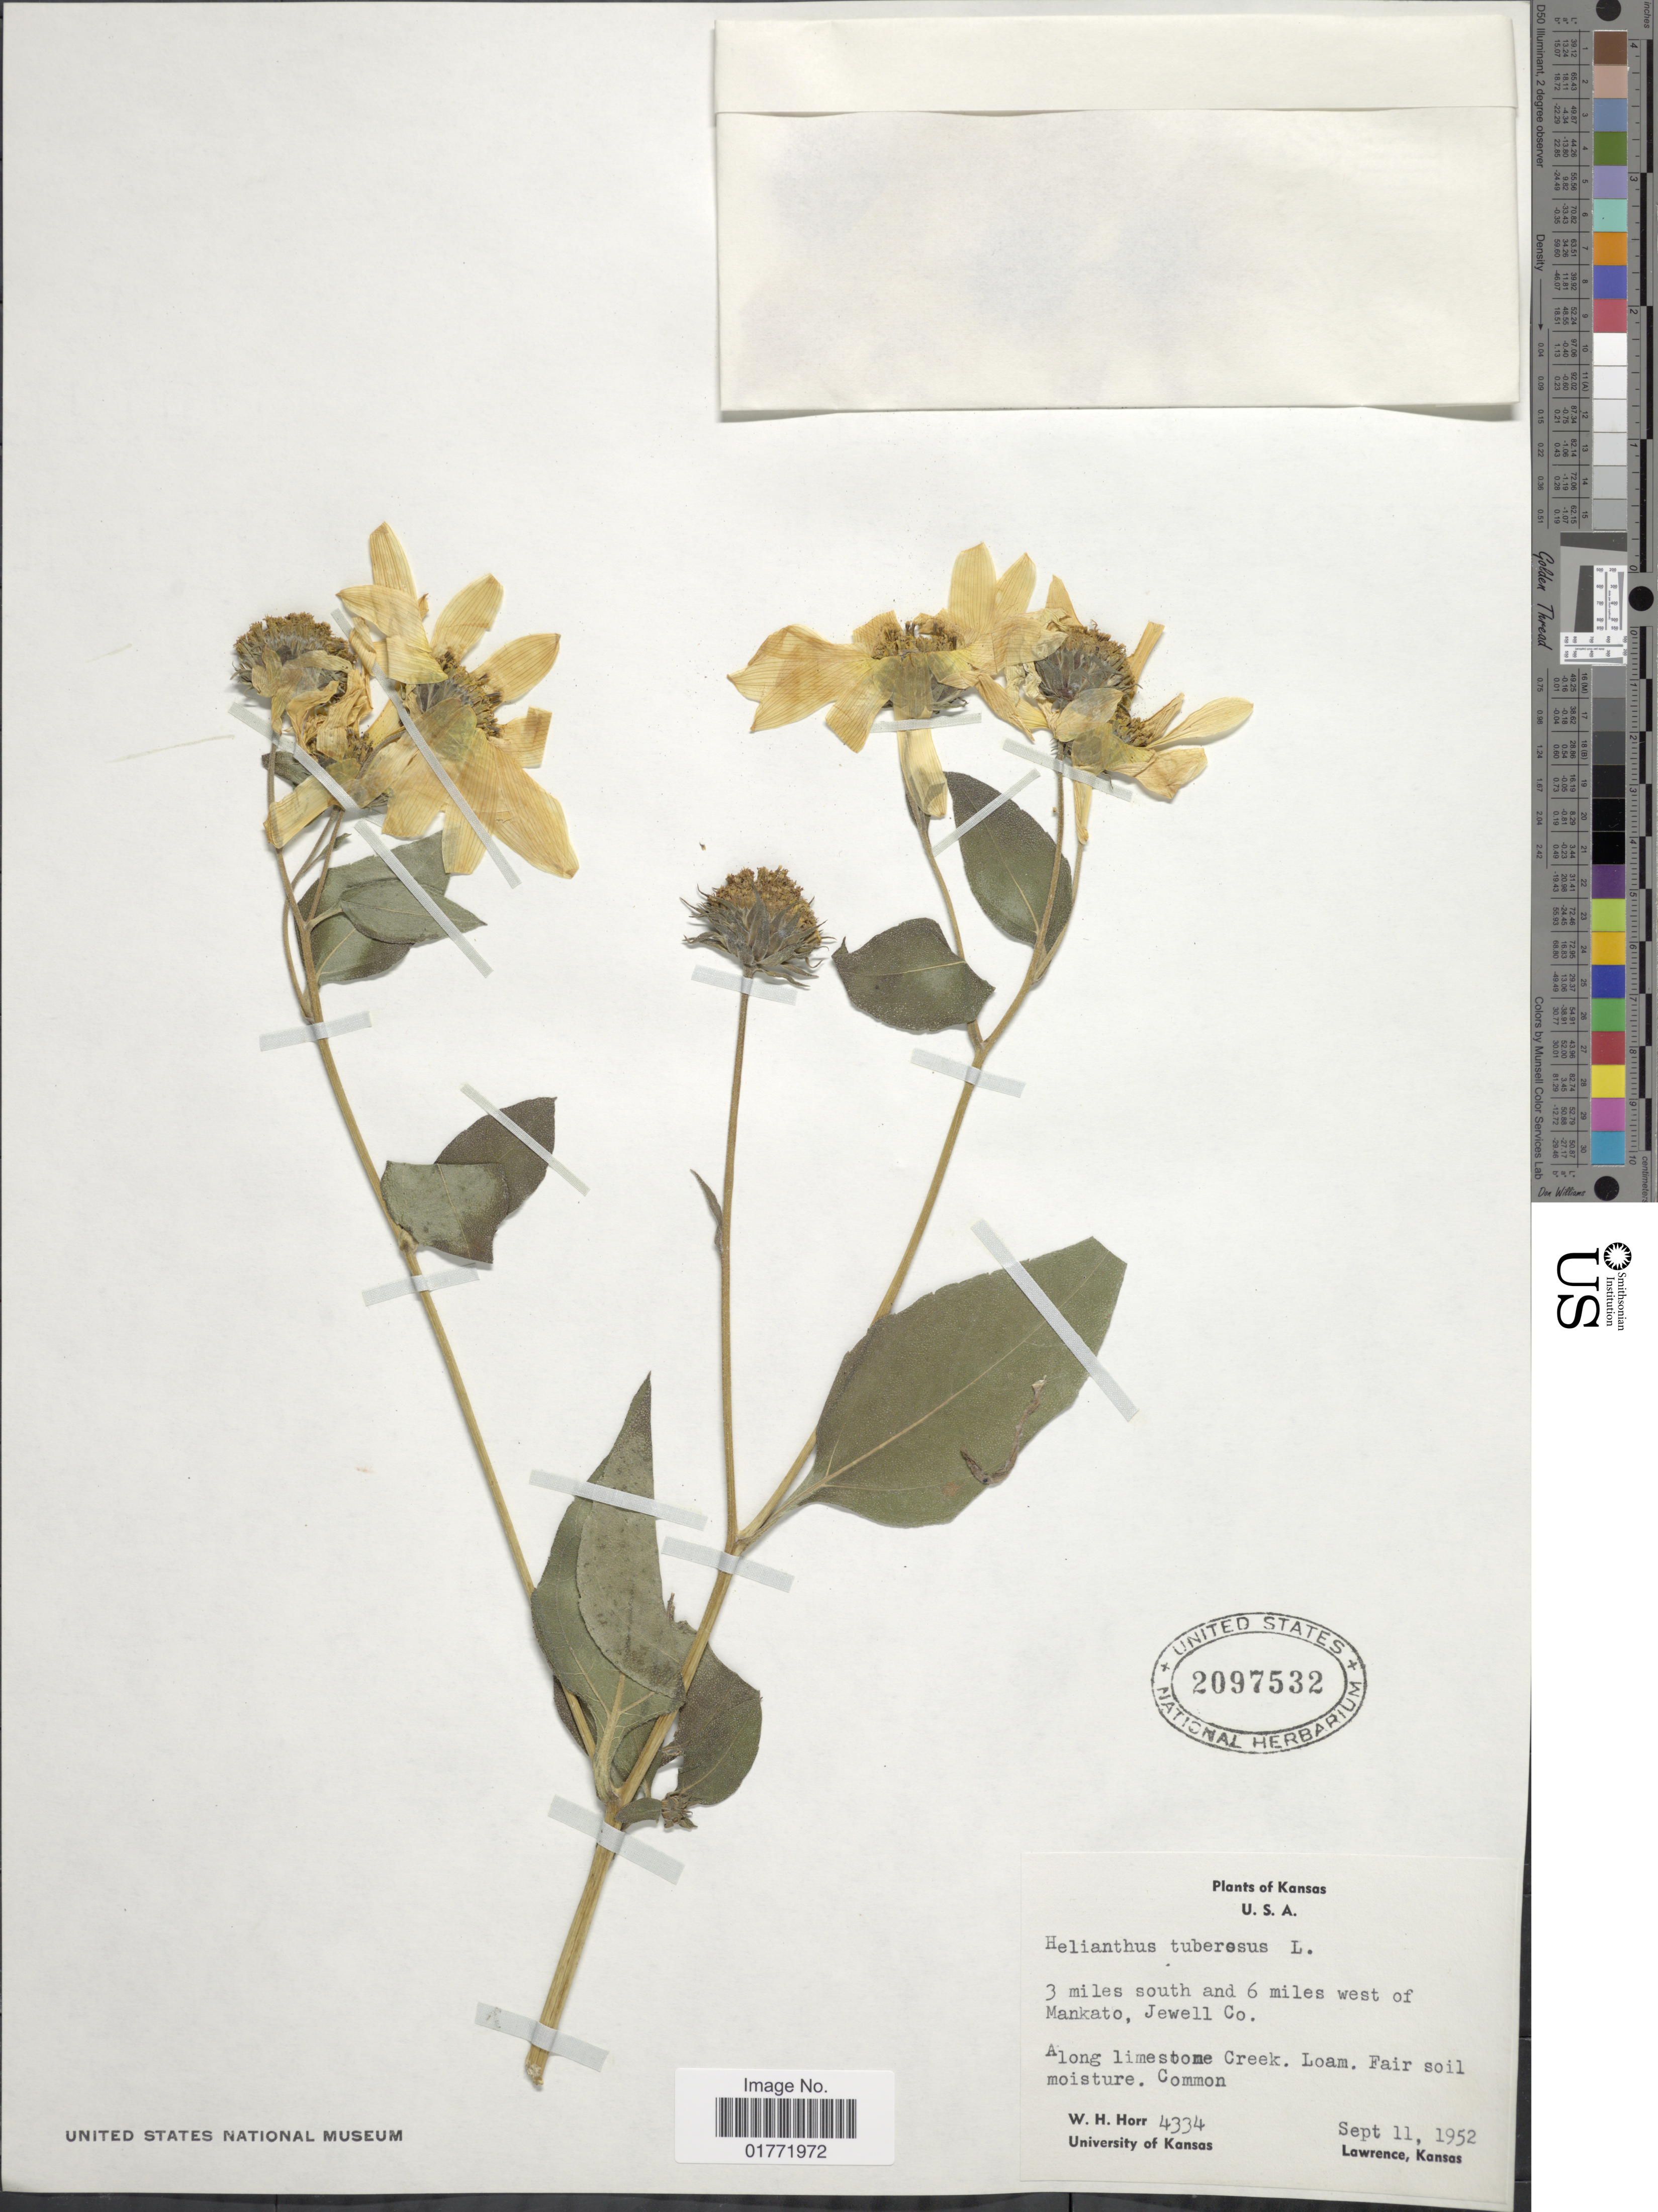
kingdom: Plantae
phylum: Tracheophyta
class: Magnoliopsida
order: Asterales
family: Asteraceae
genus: Helianthus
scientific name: Helianthus tuberosus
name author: L.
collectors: W. H. Horr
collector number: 4334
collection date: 1952-09-11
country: United States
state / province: Kansas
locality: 3 miles south and 6 miles west of Mankoto, Jewell Co. Along limestone Creek.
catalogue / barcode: US 2097532